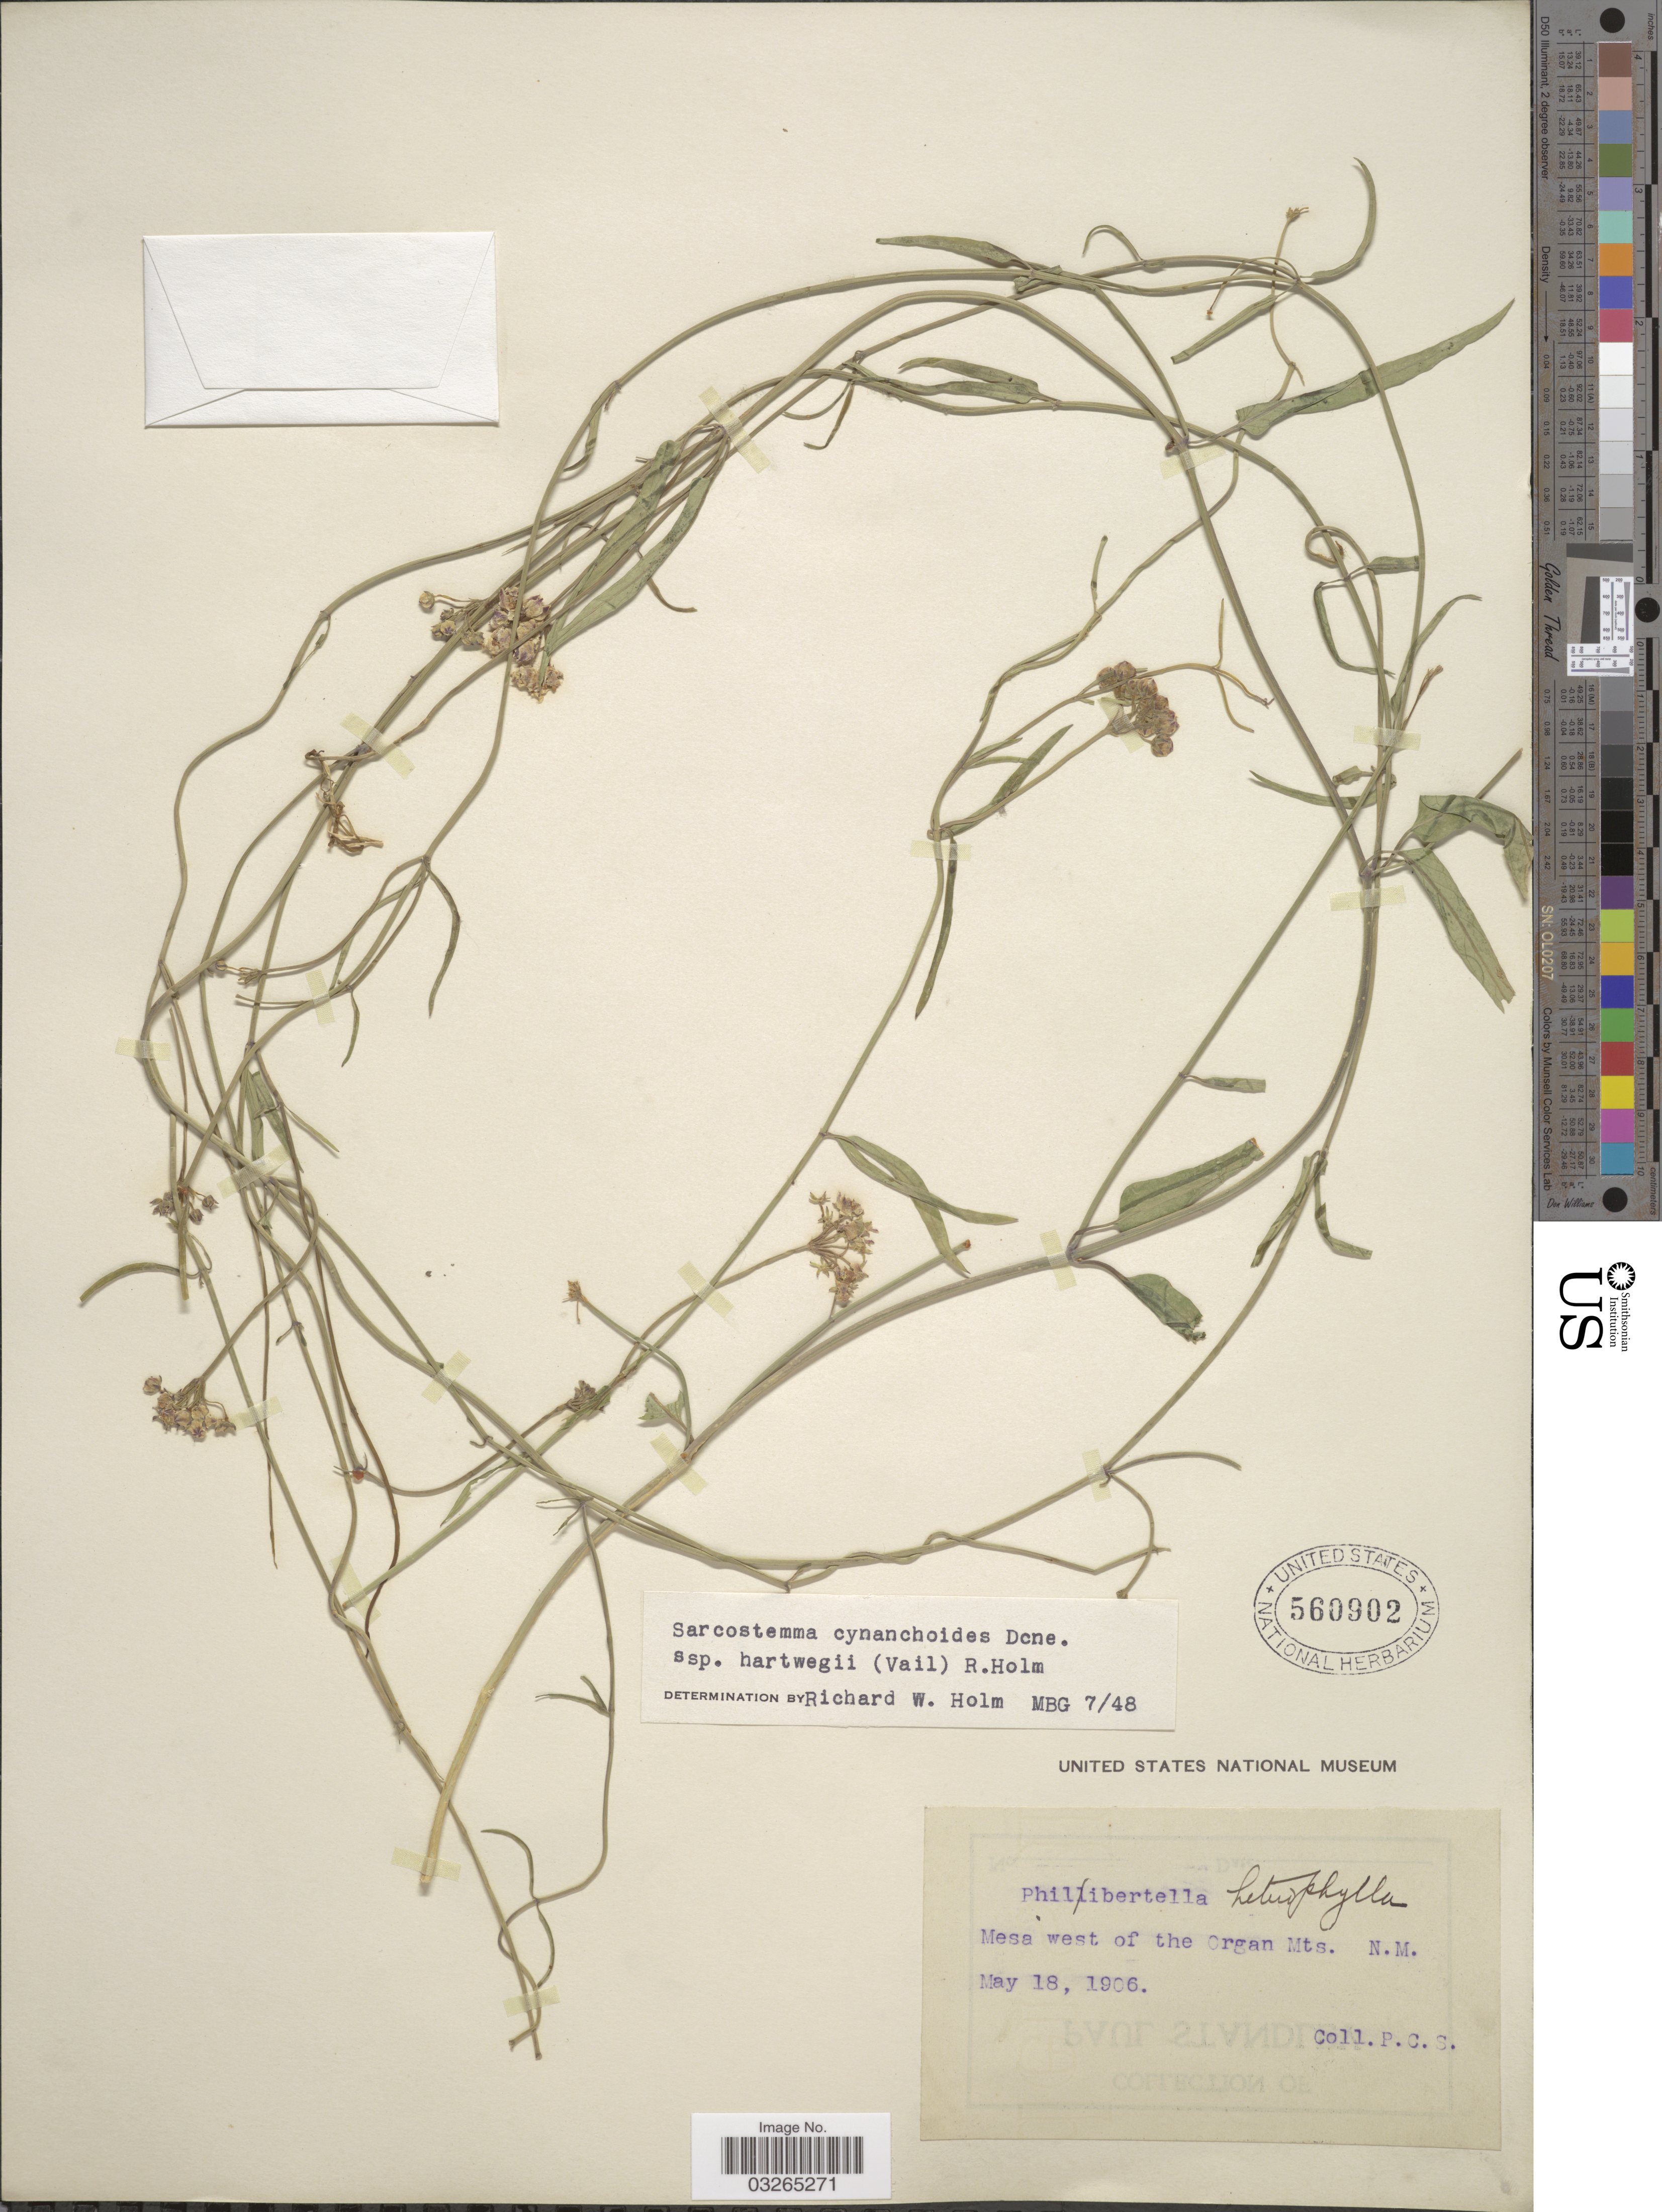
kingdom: Plantae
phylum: Tracheophyta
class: Magnoliopsida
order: Gentianales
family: Apocynaceae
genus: Sarcostemma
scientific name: Sarcostemma cynanchoides var. hartwegii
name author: (R.W. Holm) Shinners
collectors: P. C. S.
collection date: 1906-05-18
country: United States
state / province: New Mexico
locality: Mesa west of the Organ Mts.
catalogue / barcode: US 560902